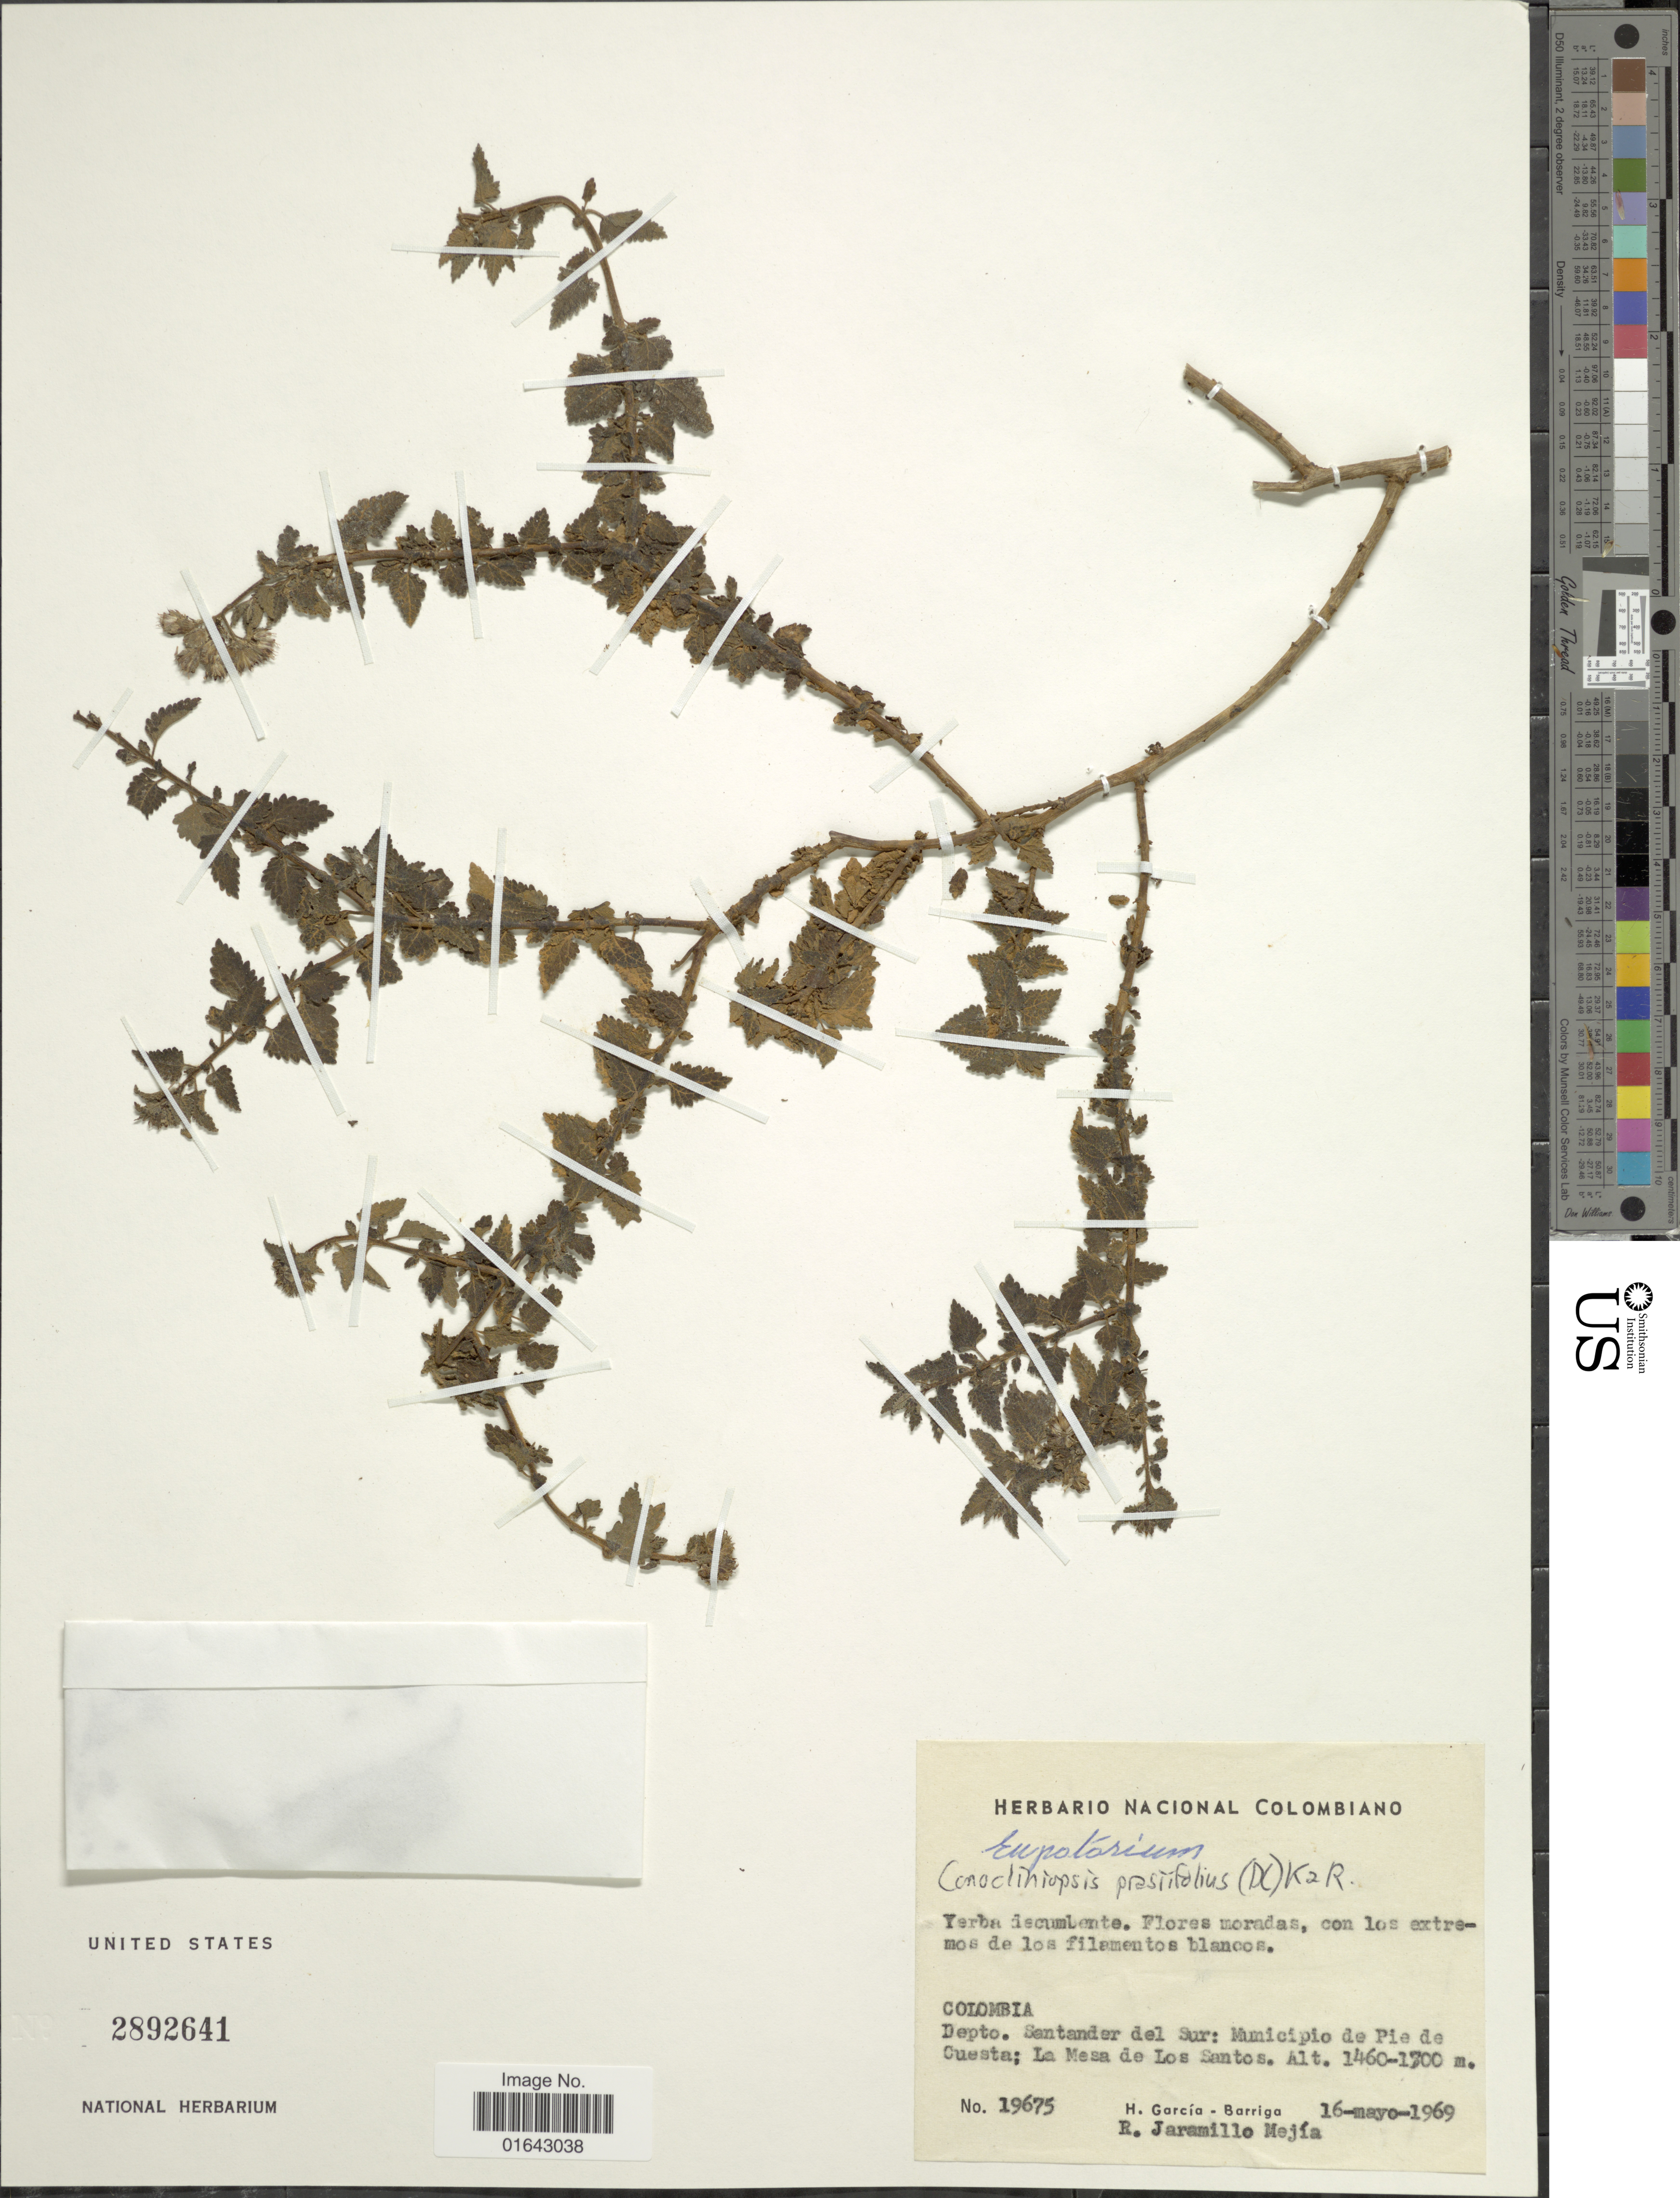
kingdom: Plantae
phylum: Tracheophyta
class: Magnoliopsida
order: Asterales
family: Asteraceae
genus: Conocliniopsis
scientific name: Conocliniopsis prasiifolia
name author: (DC.) R.M. King & H. Rob.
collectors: H. García Barriga & R. Jaramillo M.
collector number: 19675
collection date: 1969-05-16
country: Colombia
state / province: Santander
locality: Depto. Santander del Sur: Municipio de Pie de Cuesta; La Mesa de Los Santos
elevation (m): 1460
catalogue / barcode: US 2892641